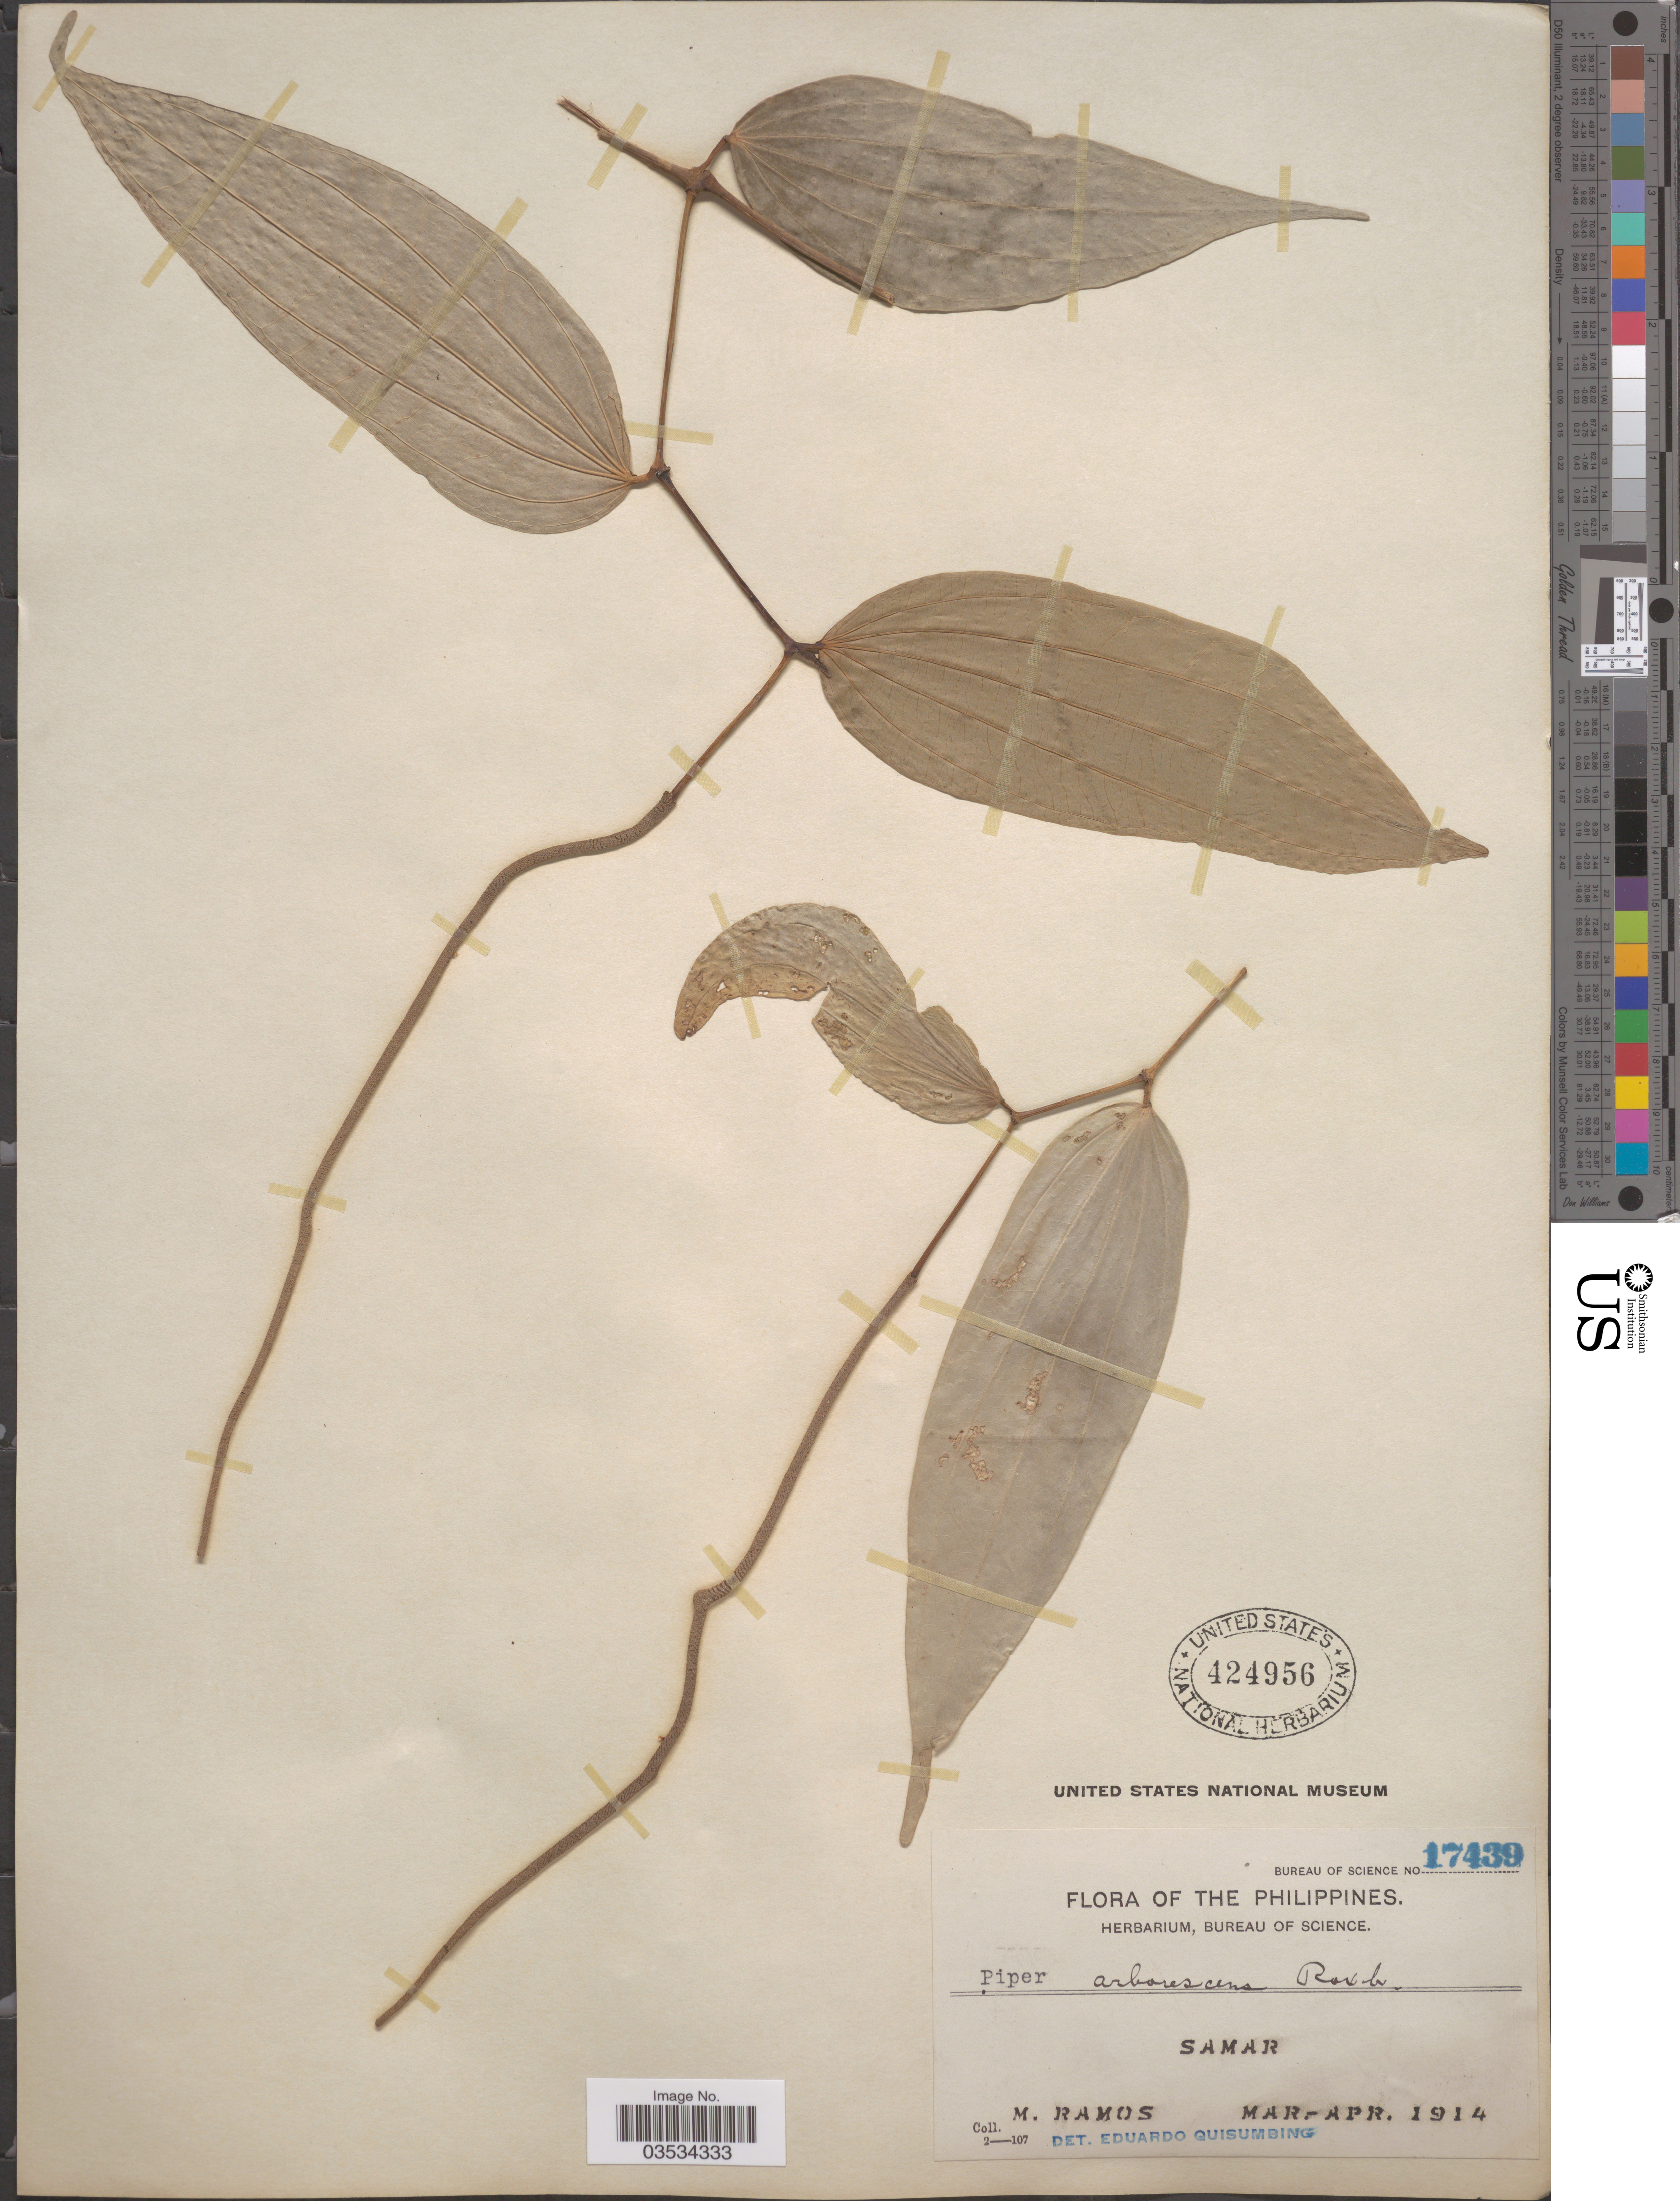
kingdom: Plantae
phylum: Tracheophyta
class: Magnoliopsida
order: Piperales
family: Piperaceae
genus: Piper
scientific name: Piper arborescens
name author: Roxb.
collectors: M. Ramos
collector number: Bureau of Science 17439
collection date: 1914-03/1914-04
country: Philippines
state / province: Eastern Visayas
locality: Samar.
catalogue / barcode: US 424956